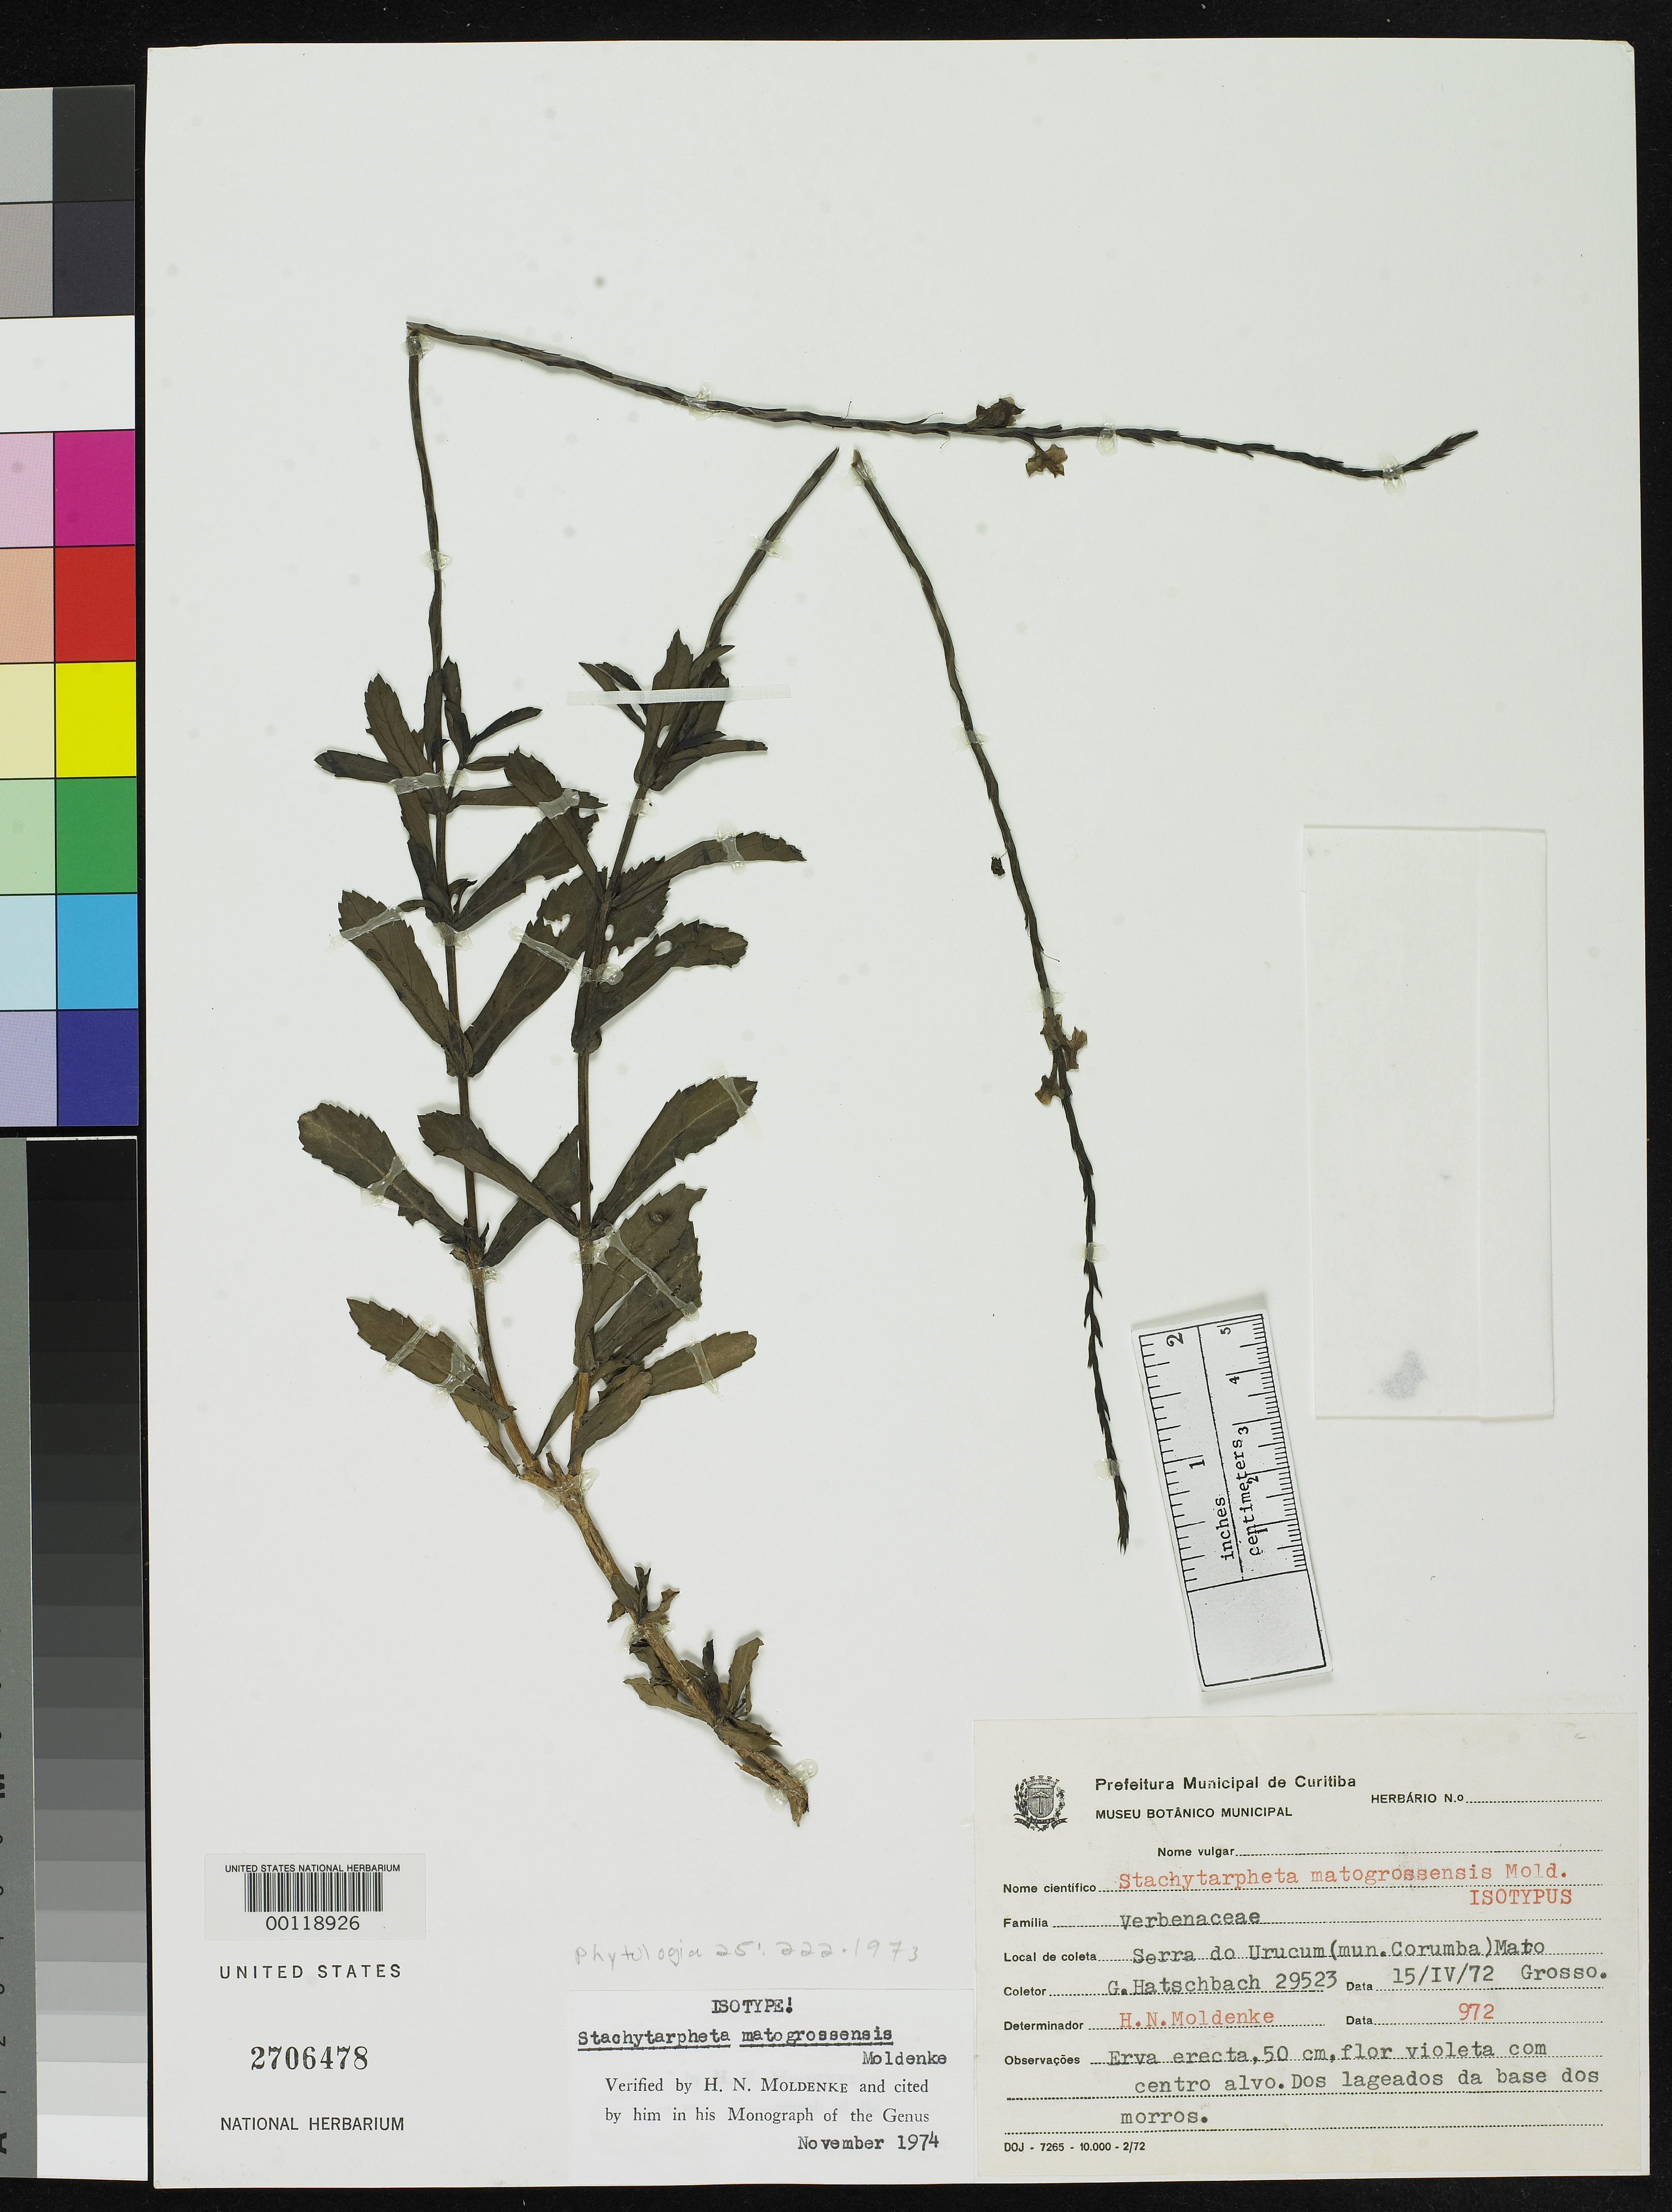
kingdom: Plantae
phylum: Tracheophyta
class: Magnoliopsida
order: Lamiales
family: Verbenaceae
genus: Stachytarpheta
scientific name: Stachytarpheta matogrossensis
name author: Moldenke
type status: Isotype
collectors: G. Hatschbach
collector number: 29523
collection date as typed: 15 Apr 1972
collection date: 1972-04-15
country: Brazil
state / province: Mato Grosso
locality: Serra de Urucum.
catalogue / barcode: US 2706478